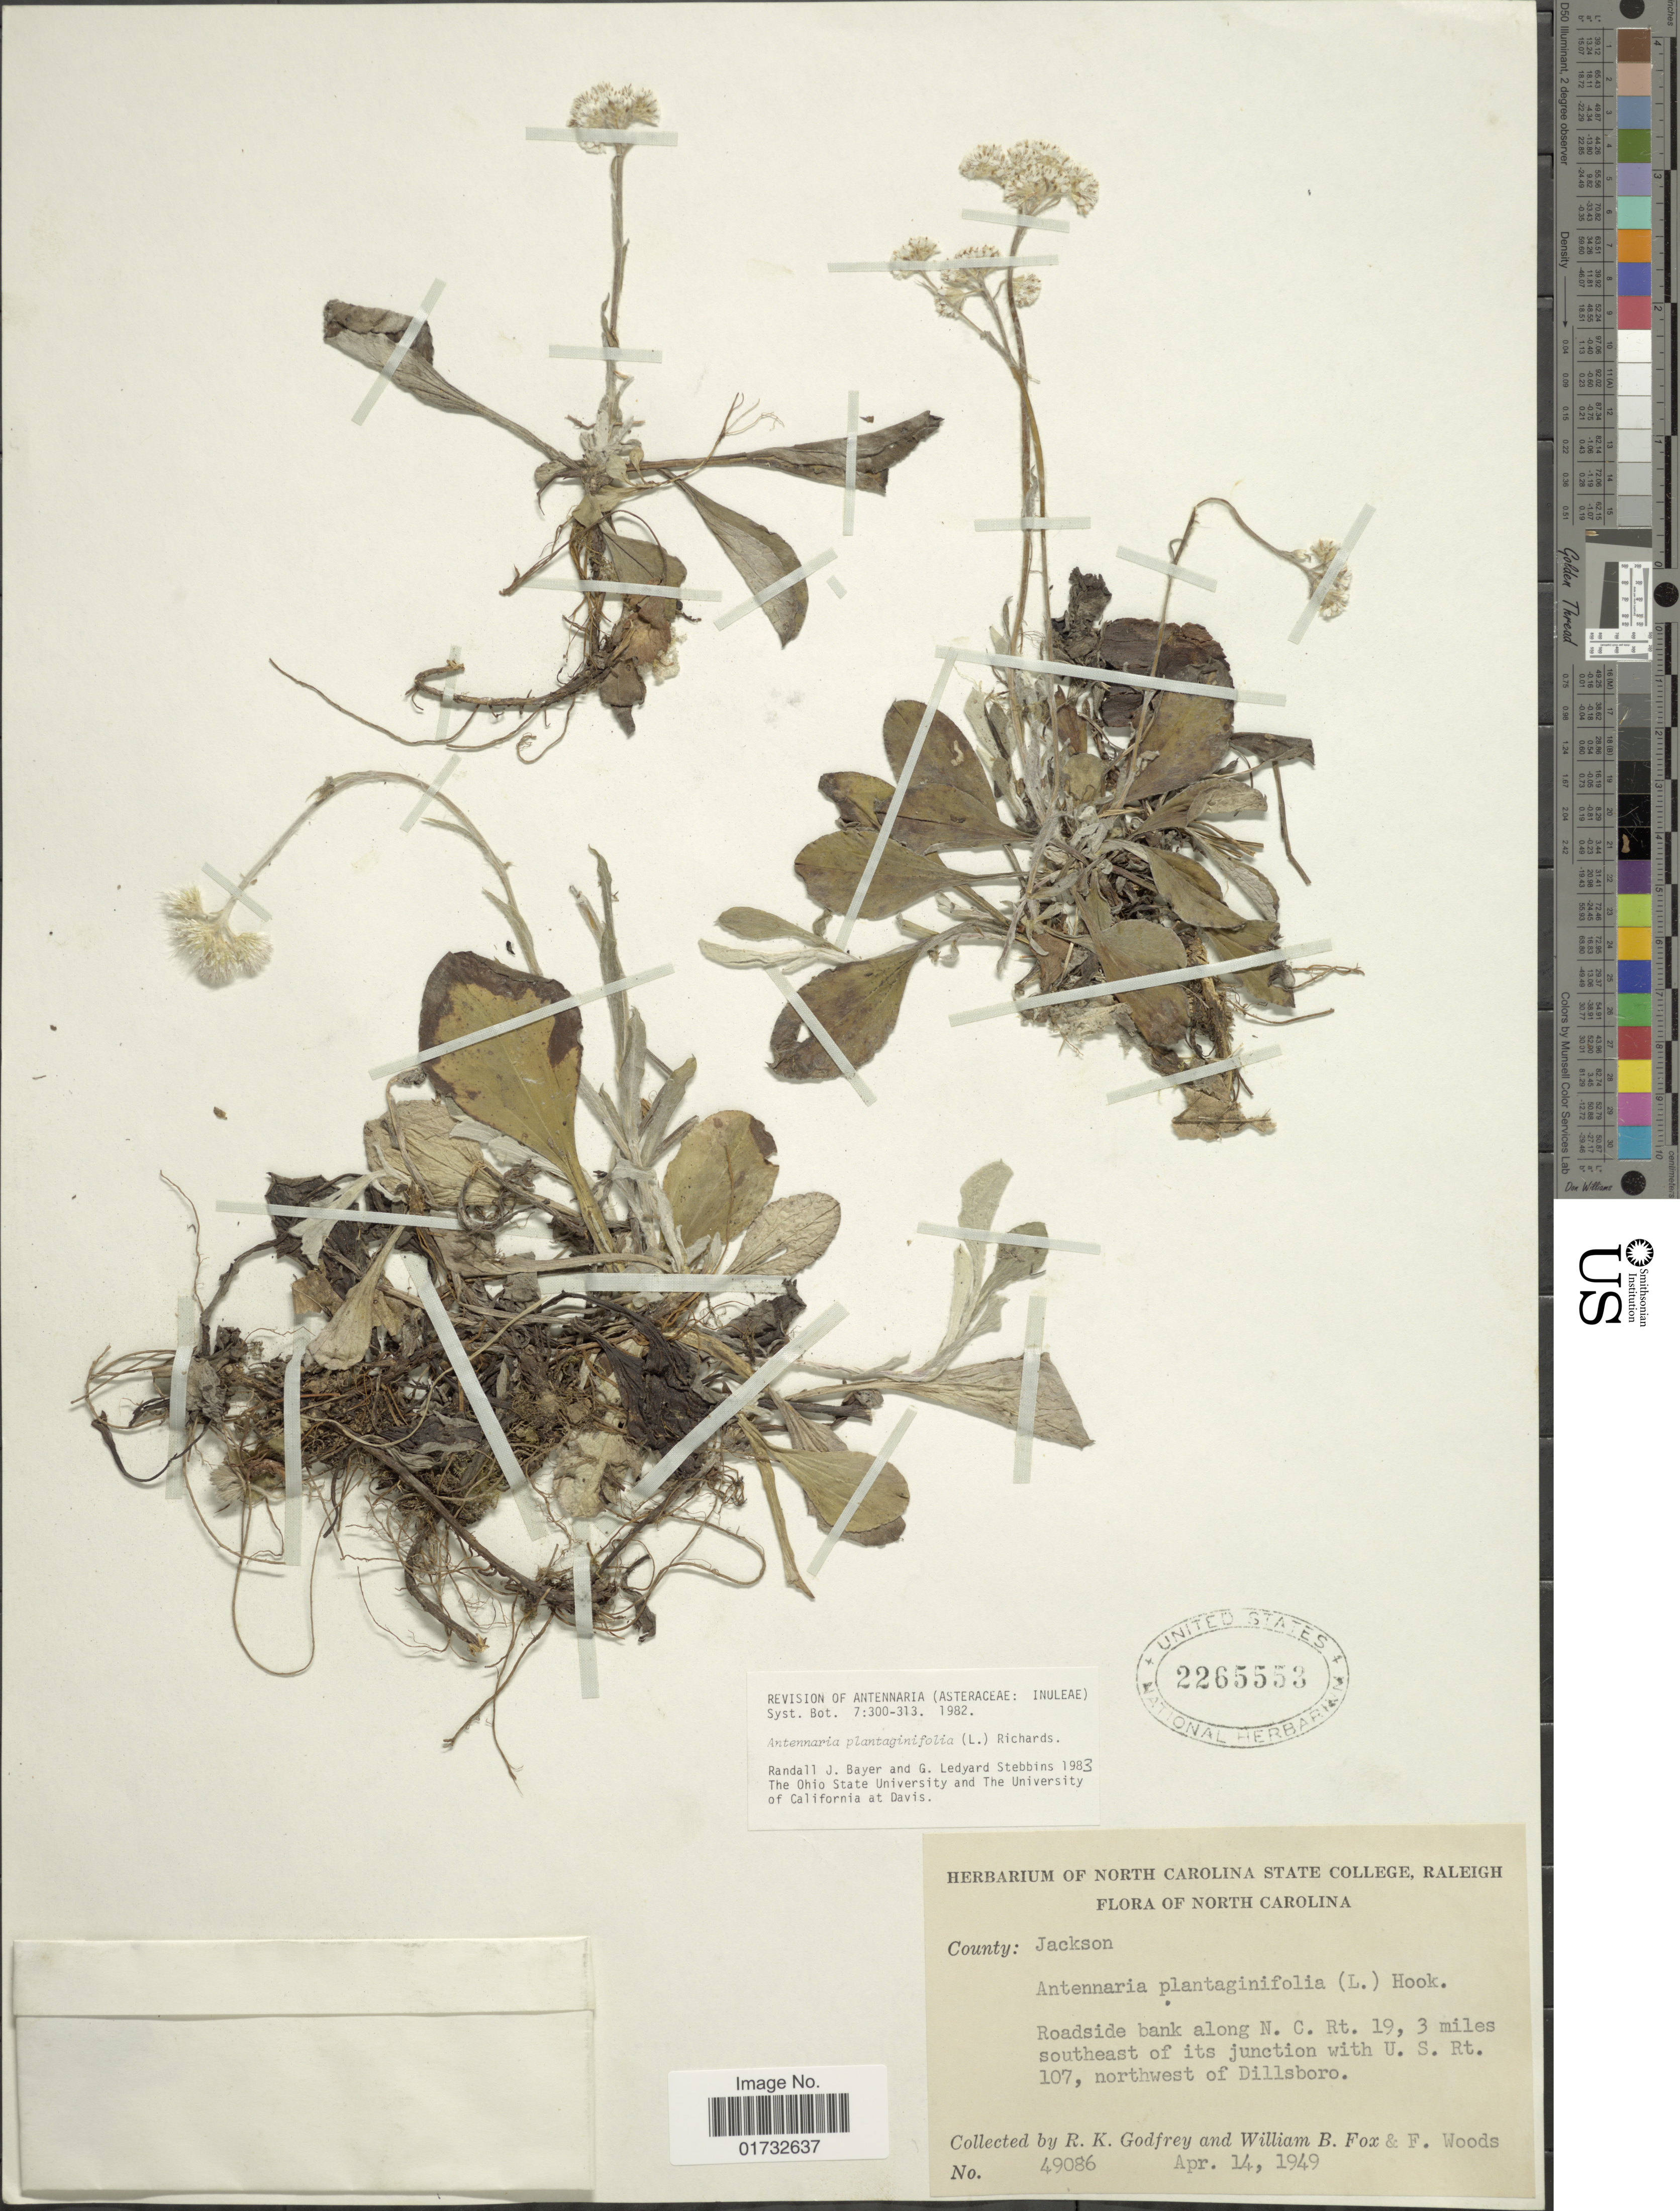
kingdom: Plantae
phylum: Tracheophyta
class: Magnoliopsida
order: Asterales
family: Asteraceae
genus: Antennaria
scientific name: Antennaria plantaginifolia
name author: (L.) Richardson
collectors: R. K. Godfrey, W. B. Fox & F. Woods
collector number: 49086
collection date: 1949-04-14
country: United States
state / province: North Carolina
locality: County: Jackson. Roadside bank along N. C. Rt. 19, 3 miles southeasth of its junction with U. S. Rt. 107, northwest of Dillsboro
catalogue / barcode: US 2265553